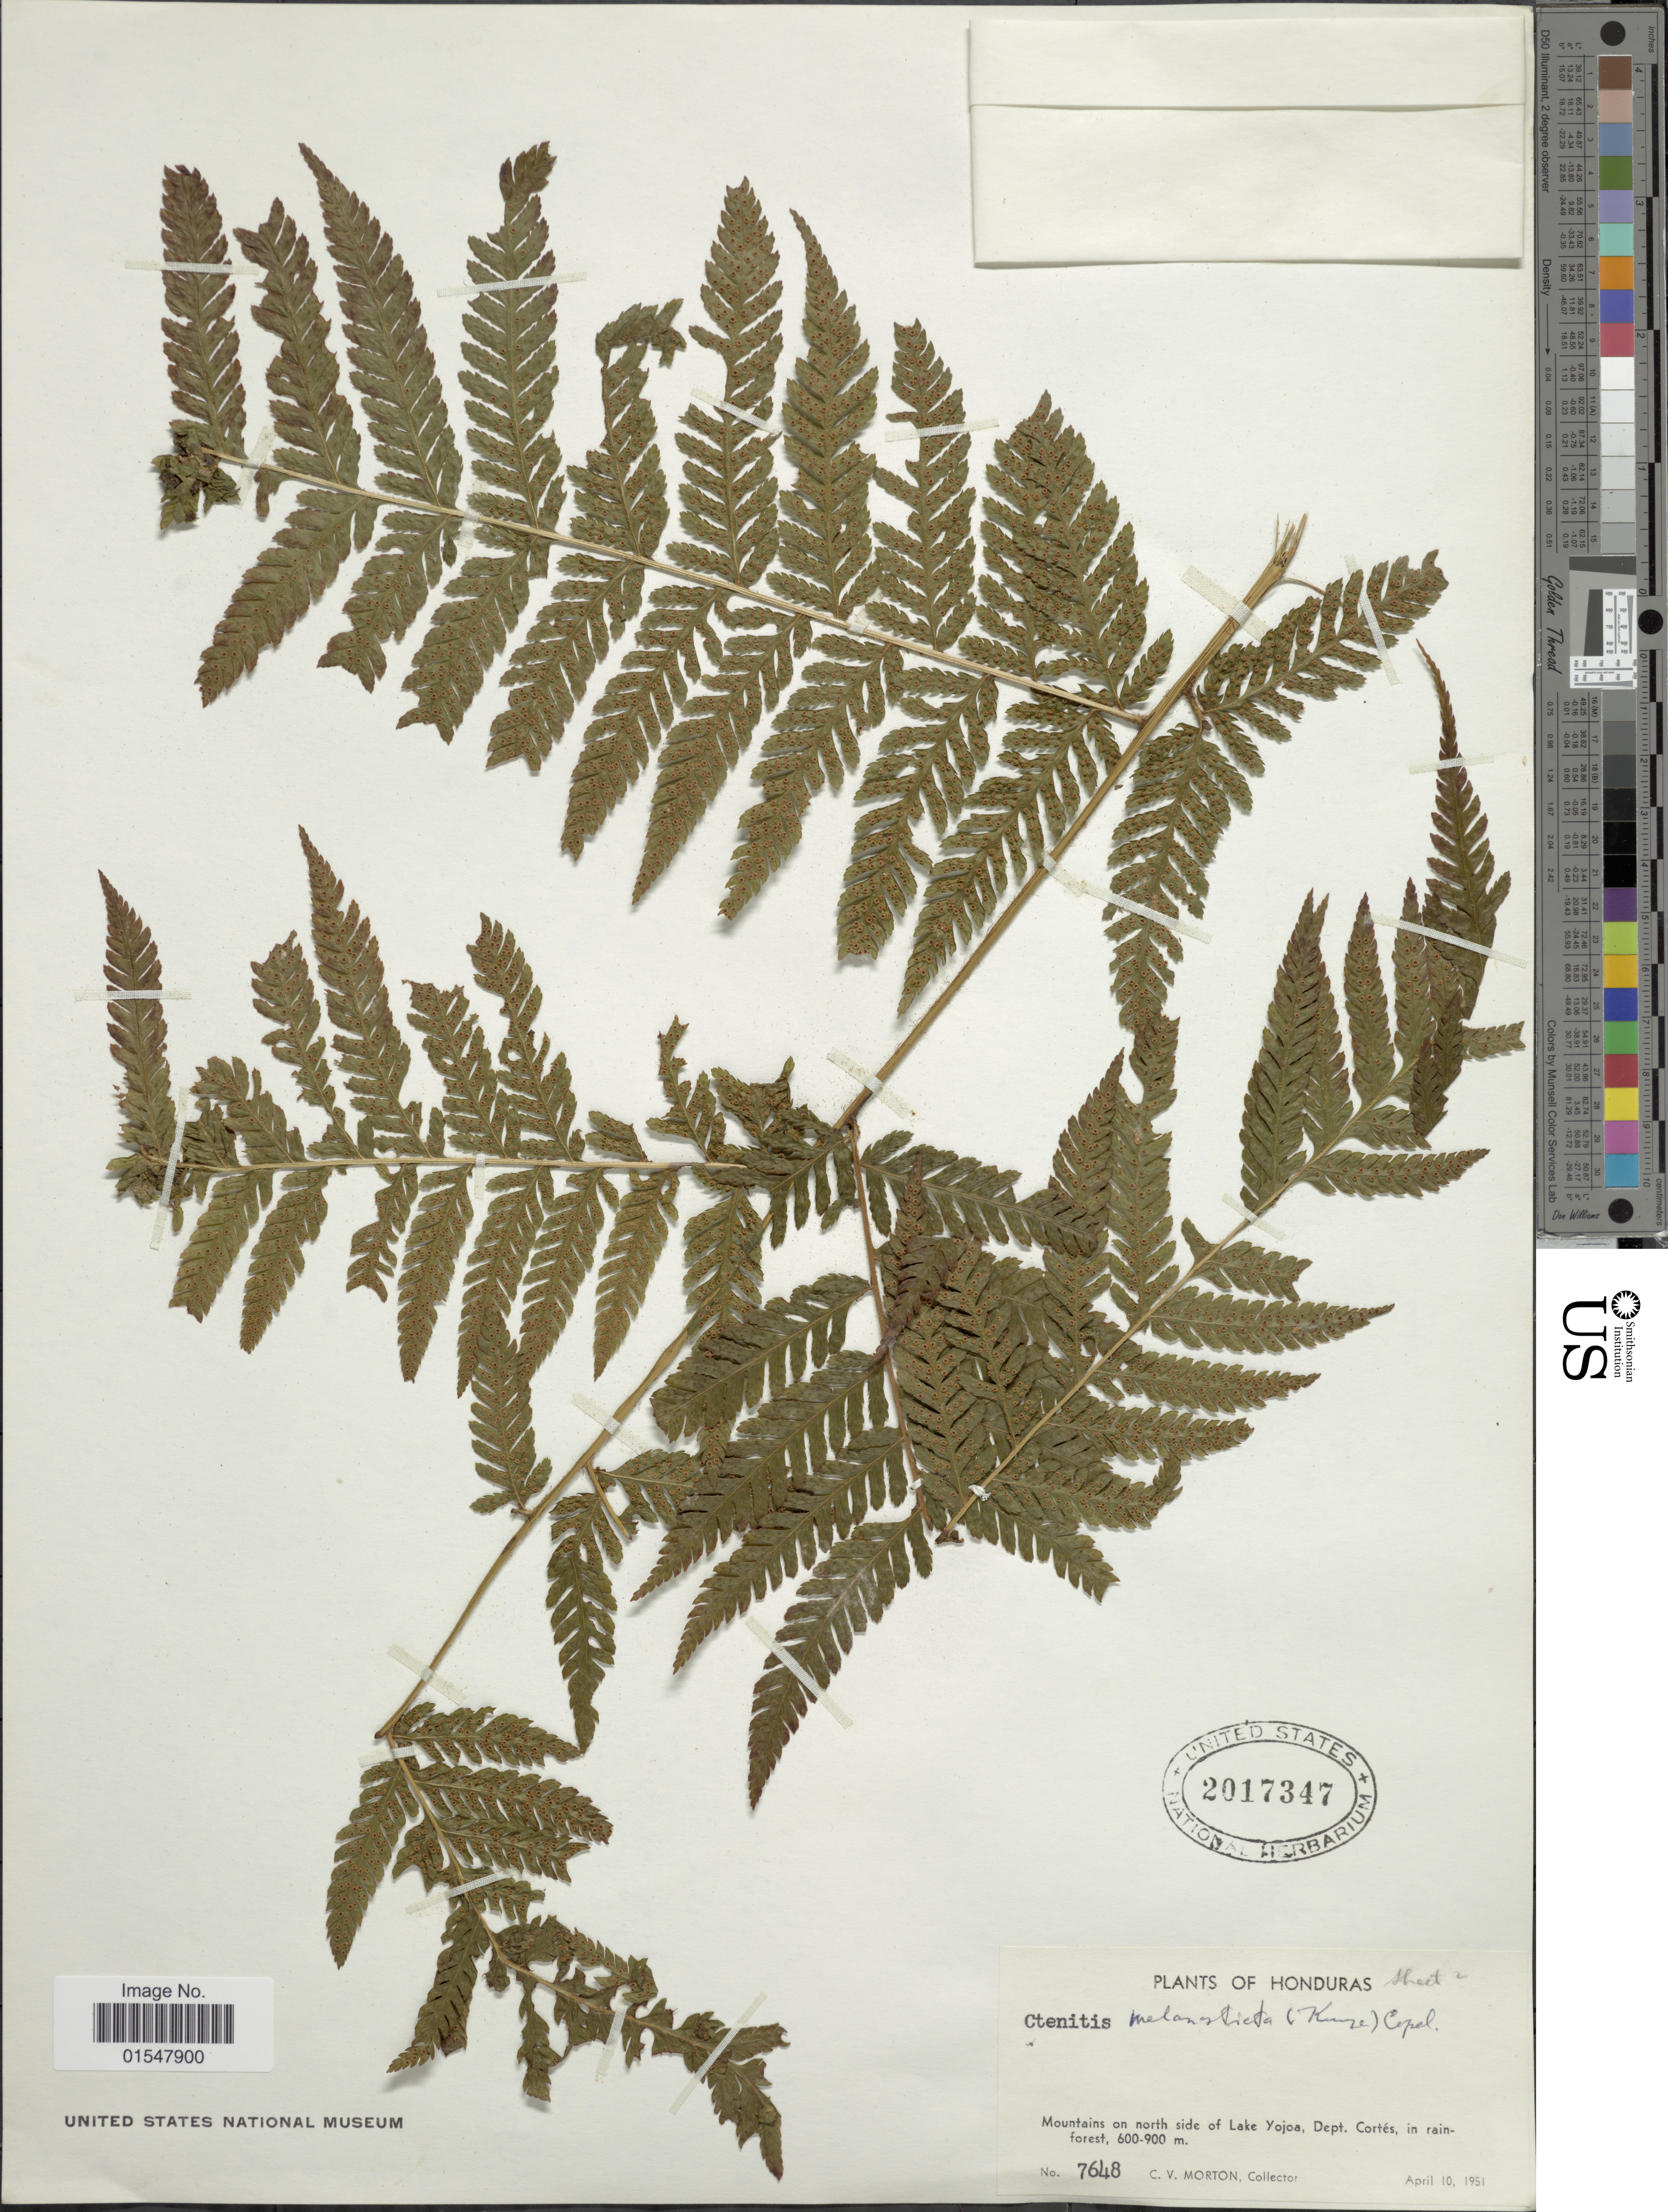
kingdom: Plantae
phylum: Tracheophyta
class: Polypodiopsida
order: Polypodiales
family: Dryopteridaceae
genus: Ctenitis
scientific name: Ctenitis melanosticta var. melanosticta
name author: (Kunze) Copel.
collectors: C. V. Morton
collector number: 7648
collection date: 1951-04-10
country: Honduras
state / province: Cortés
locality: Honduras, Mountains, on north side of Lake Yojoa, Dept. Cortés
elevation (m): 600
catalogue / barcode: US 2017347